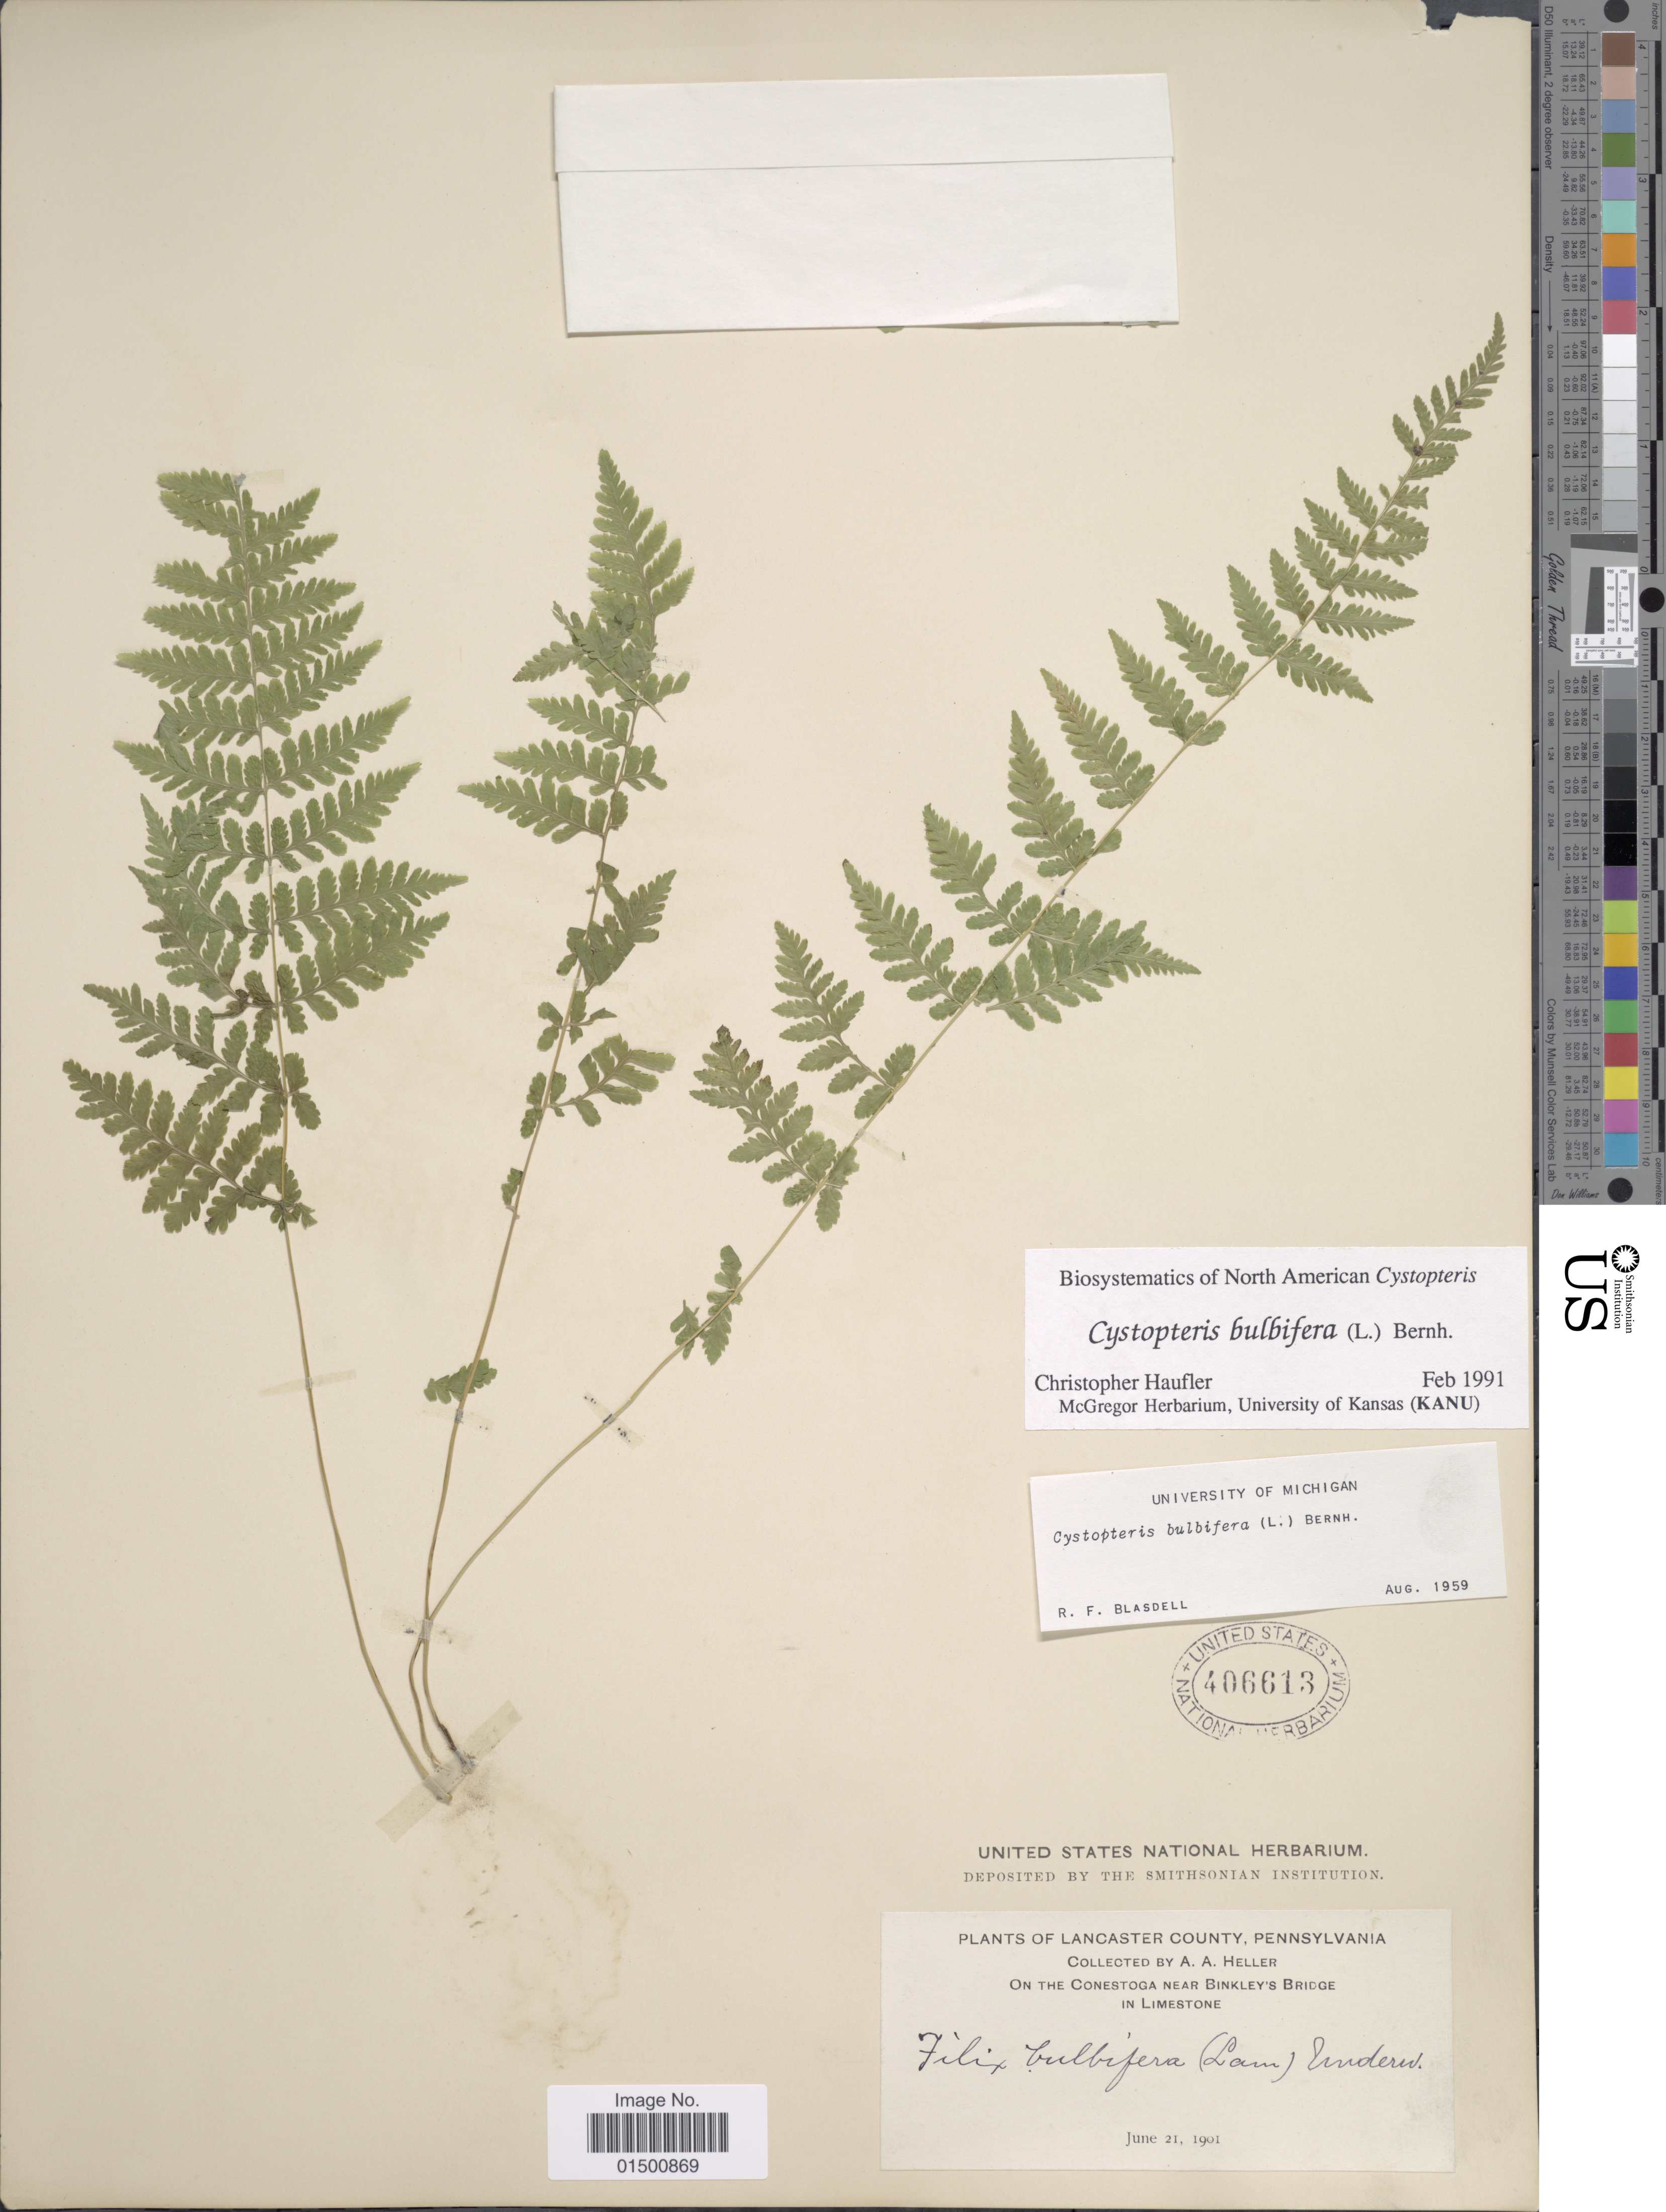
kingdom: Plantae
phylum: Tracheophyta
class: Polypodiopsida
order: Polypodiales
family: Cystopteridaceae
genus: Cystopteris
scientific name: Cystopteris bulbifera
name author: (L.) Bernh.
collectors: A. A. Heller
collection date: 1901-06-21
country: United States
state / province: Pennsylvania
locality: Lancaster County, on the Conestoga near Binkley's Bridge in Limestone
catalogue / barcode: US 406613